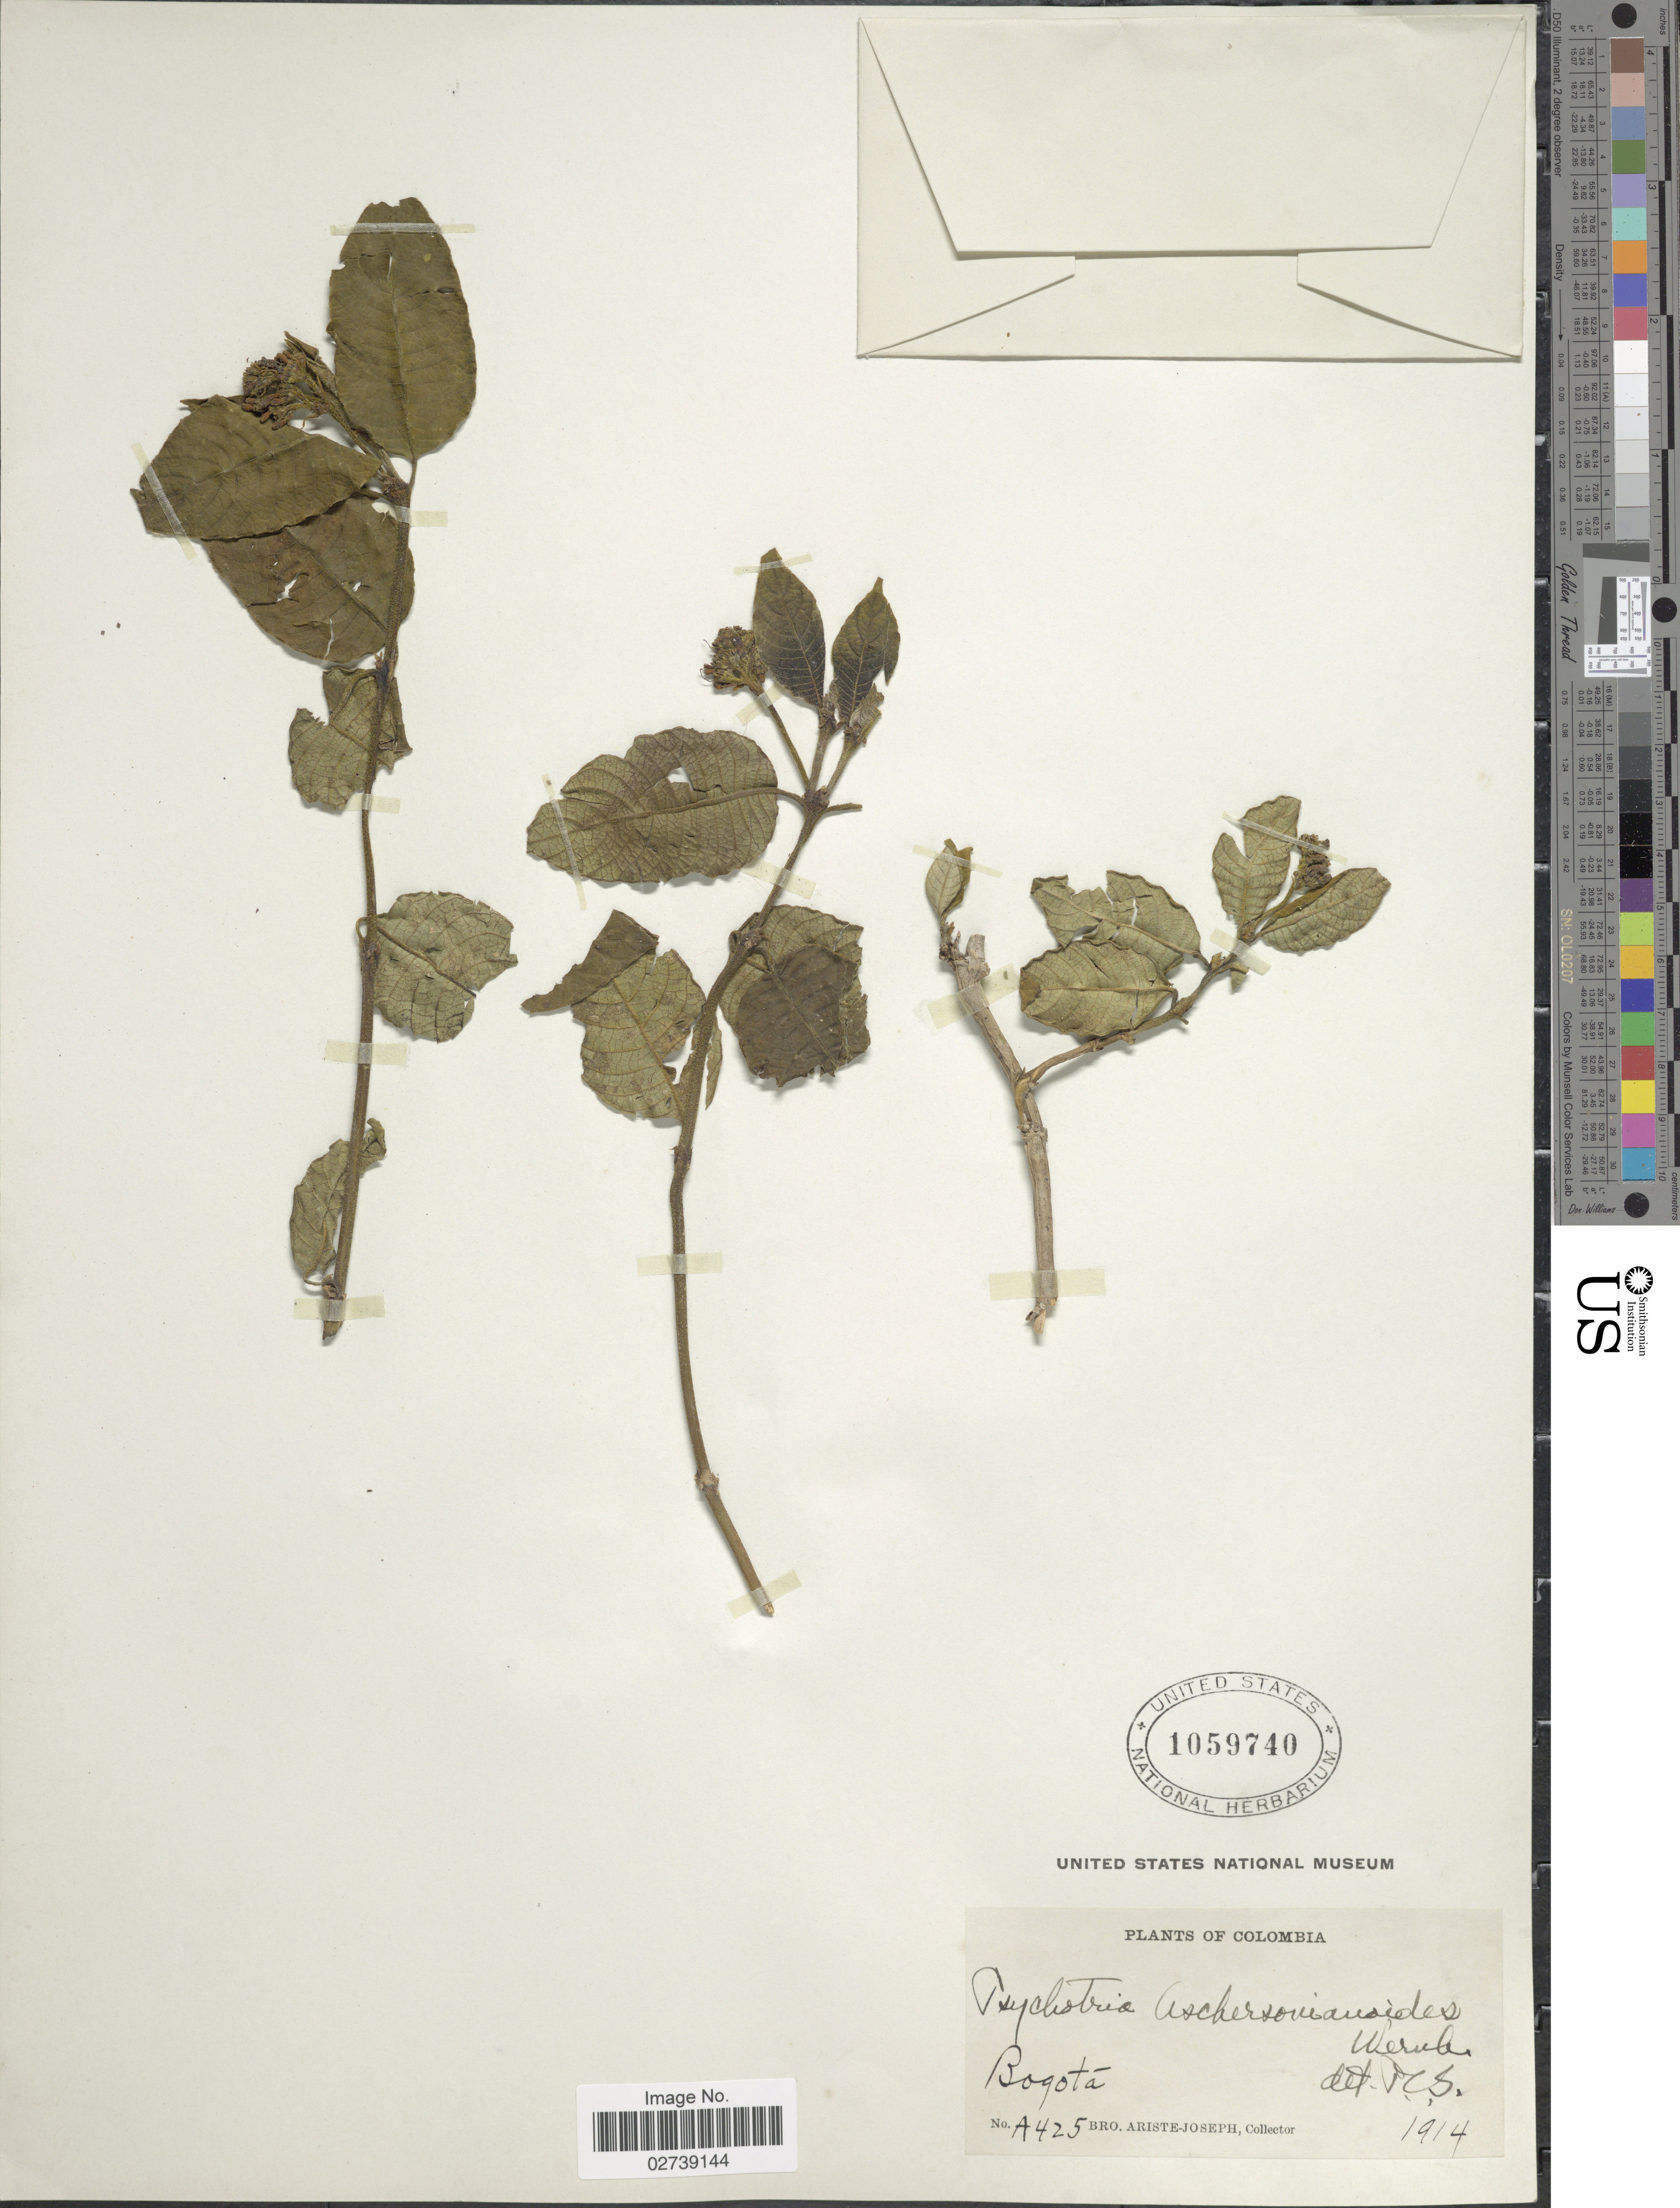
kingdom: Plantae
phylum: Tracheophyta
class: Magnoliopsida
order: Gentianales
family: Rubiaceae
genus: Palicourea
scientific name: Palicourea aschersonianoides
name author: Steyerm.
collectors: Bro. Ariste-Joseph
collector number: A425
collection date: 1914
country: Colombia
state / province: Bogota D.C.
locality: Bogota.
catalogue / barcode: US 1059740